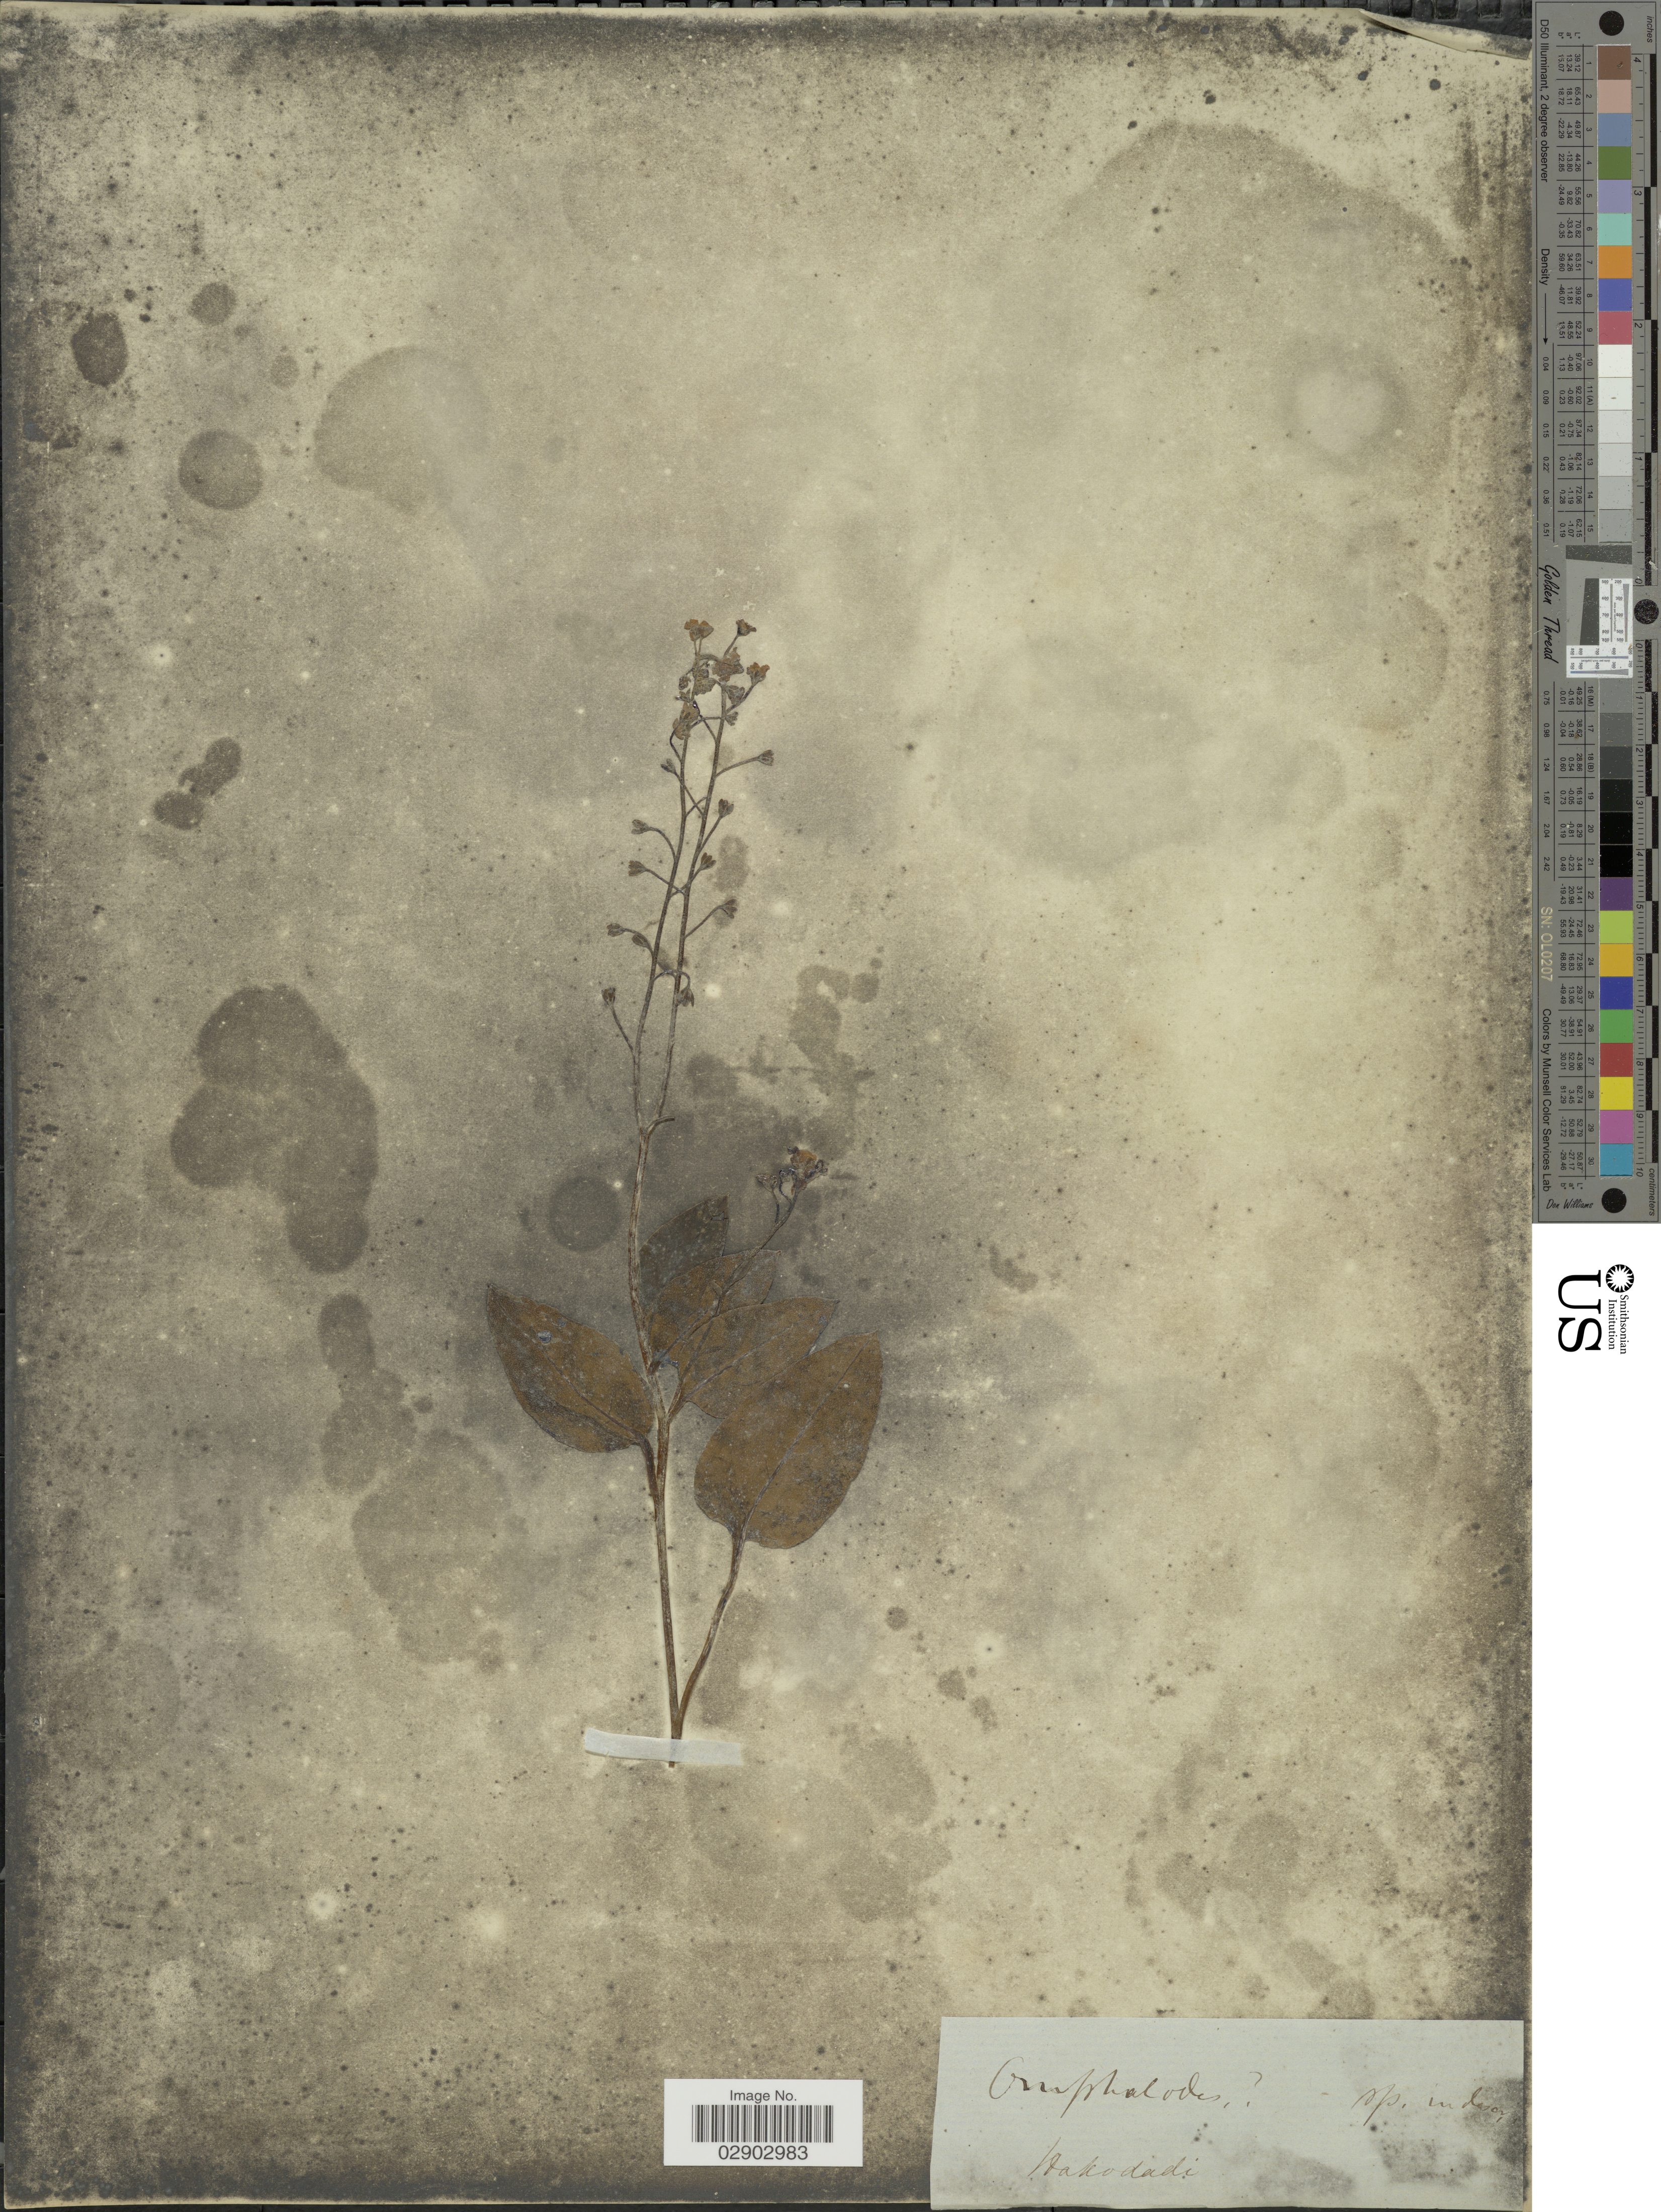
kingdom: Plantae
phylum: Tracheophyta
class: Magnoliopsida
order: Boraginales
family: Boraginaceae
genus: Omphalodes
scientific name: Omphalodes sp.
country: Japan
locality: Hakodadi.